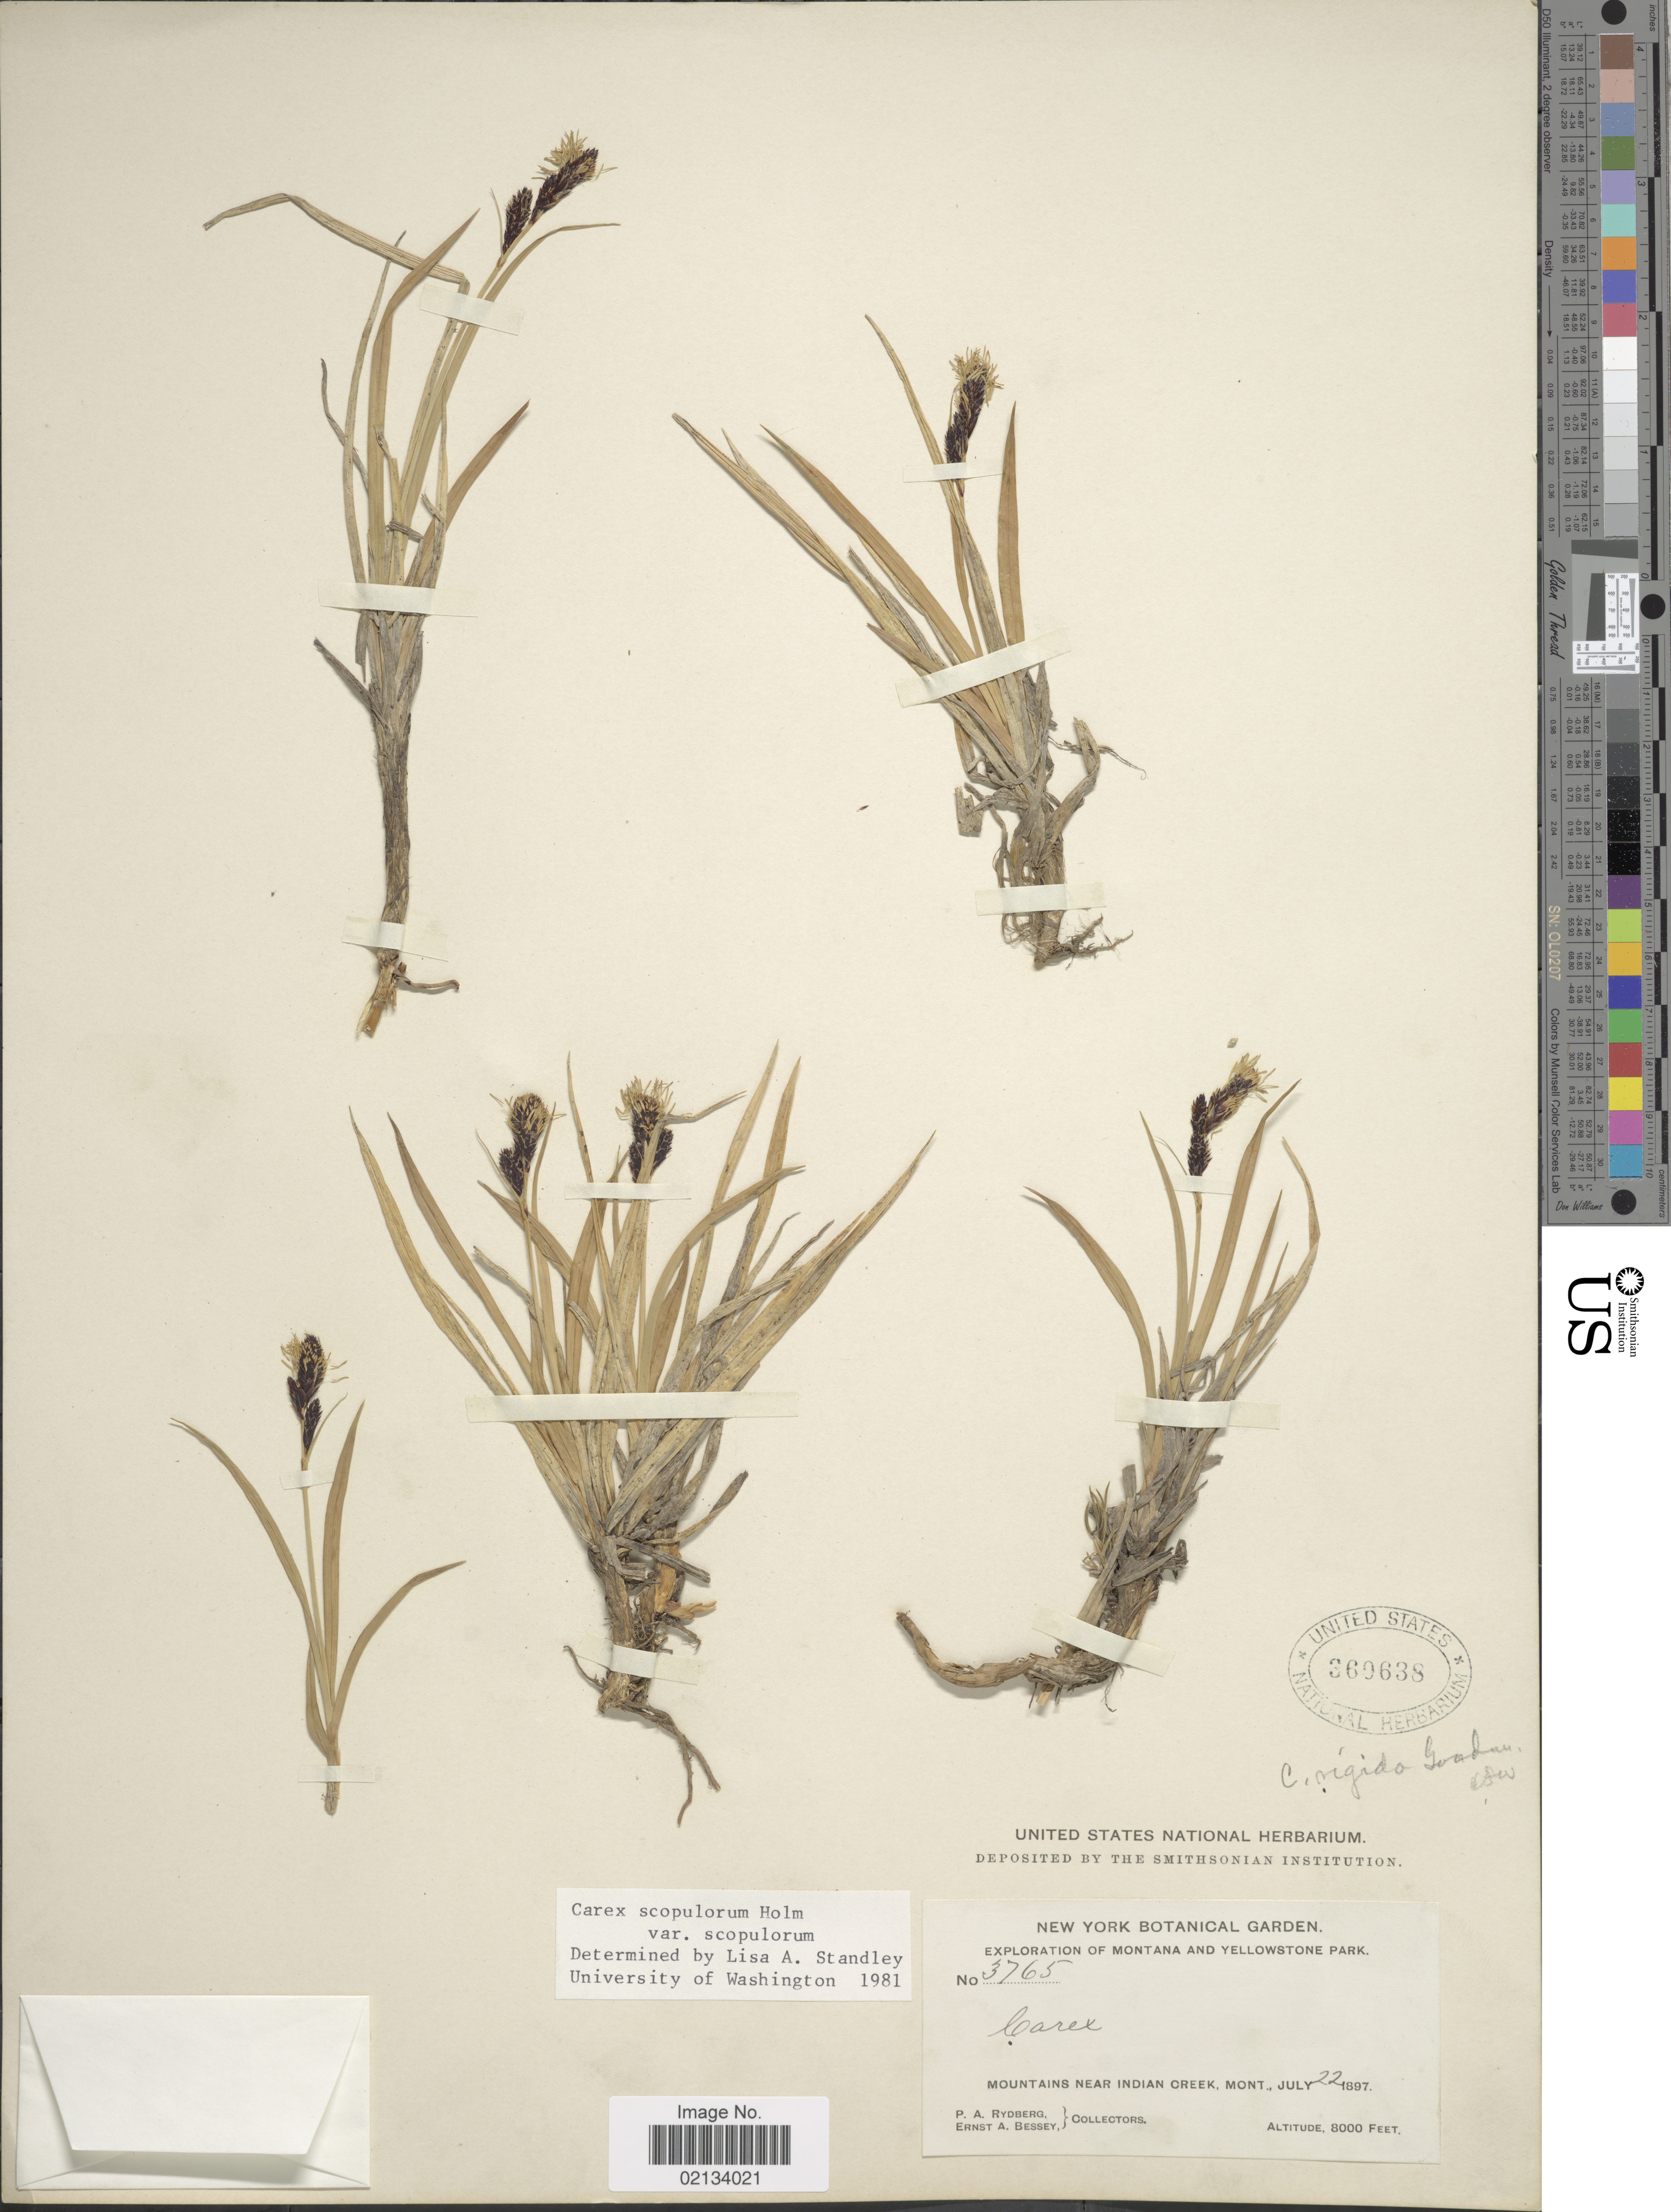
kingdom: Plantae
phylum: Tracheophyta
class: Liliopsida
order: Poales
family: Cyperaceae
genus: Carex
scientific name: Carex scopulorum var. scopulorum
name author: Holm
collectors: P. A. Rydberg & E. A. Bessey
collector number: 3765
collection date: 1897-07-22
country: United States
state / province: Montana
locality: Montana and Yellowstone Park, Mountains near Indian Creek, Mont.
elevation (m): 2438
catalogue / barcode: US 360638